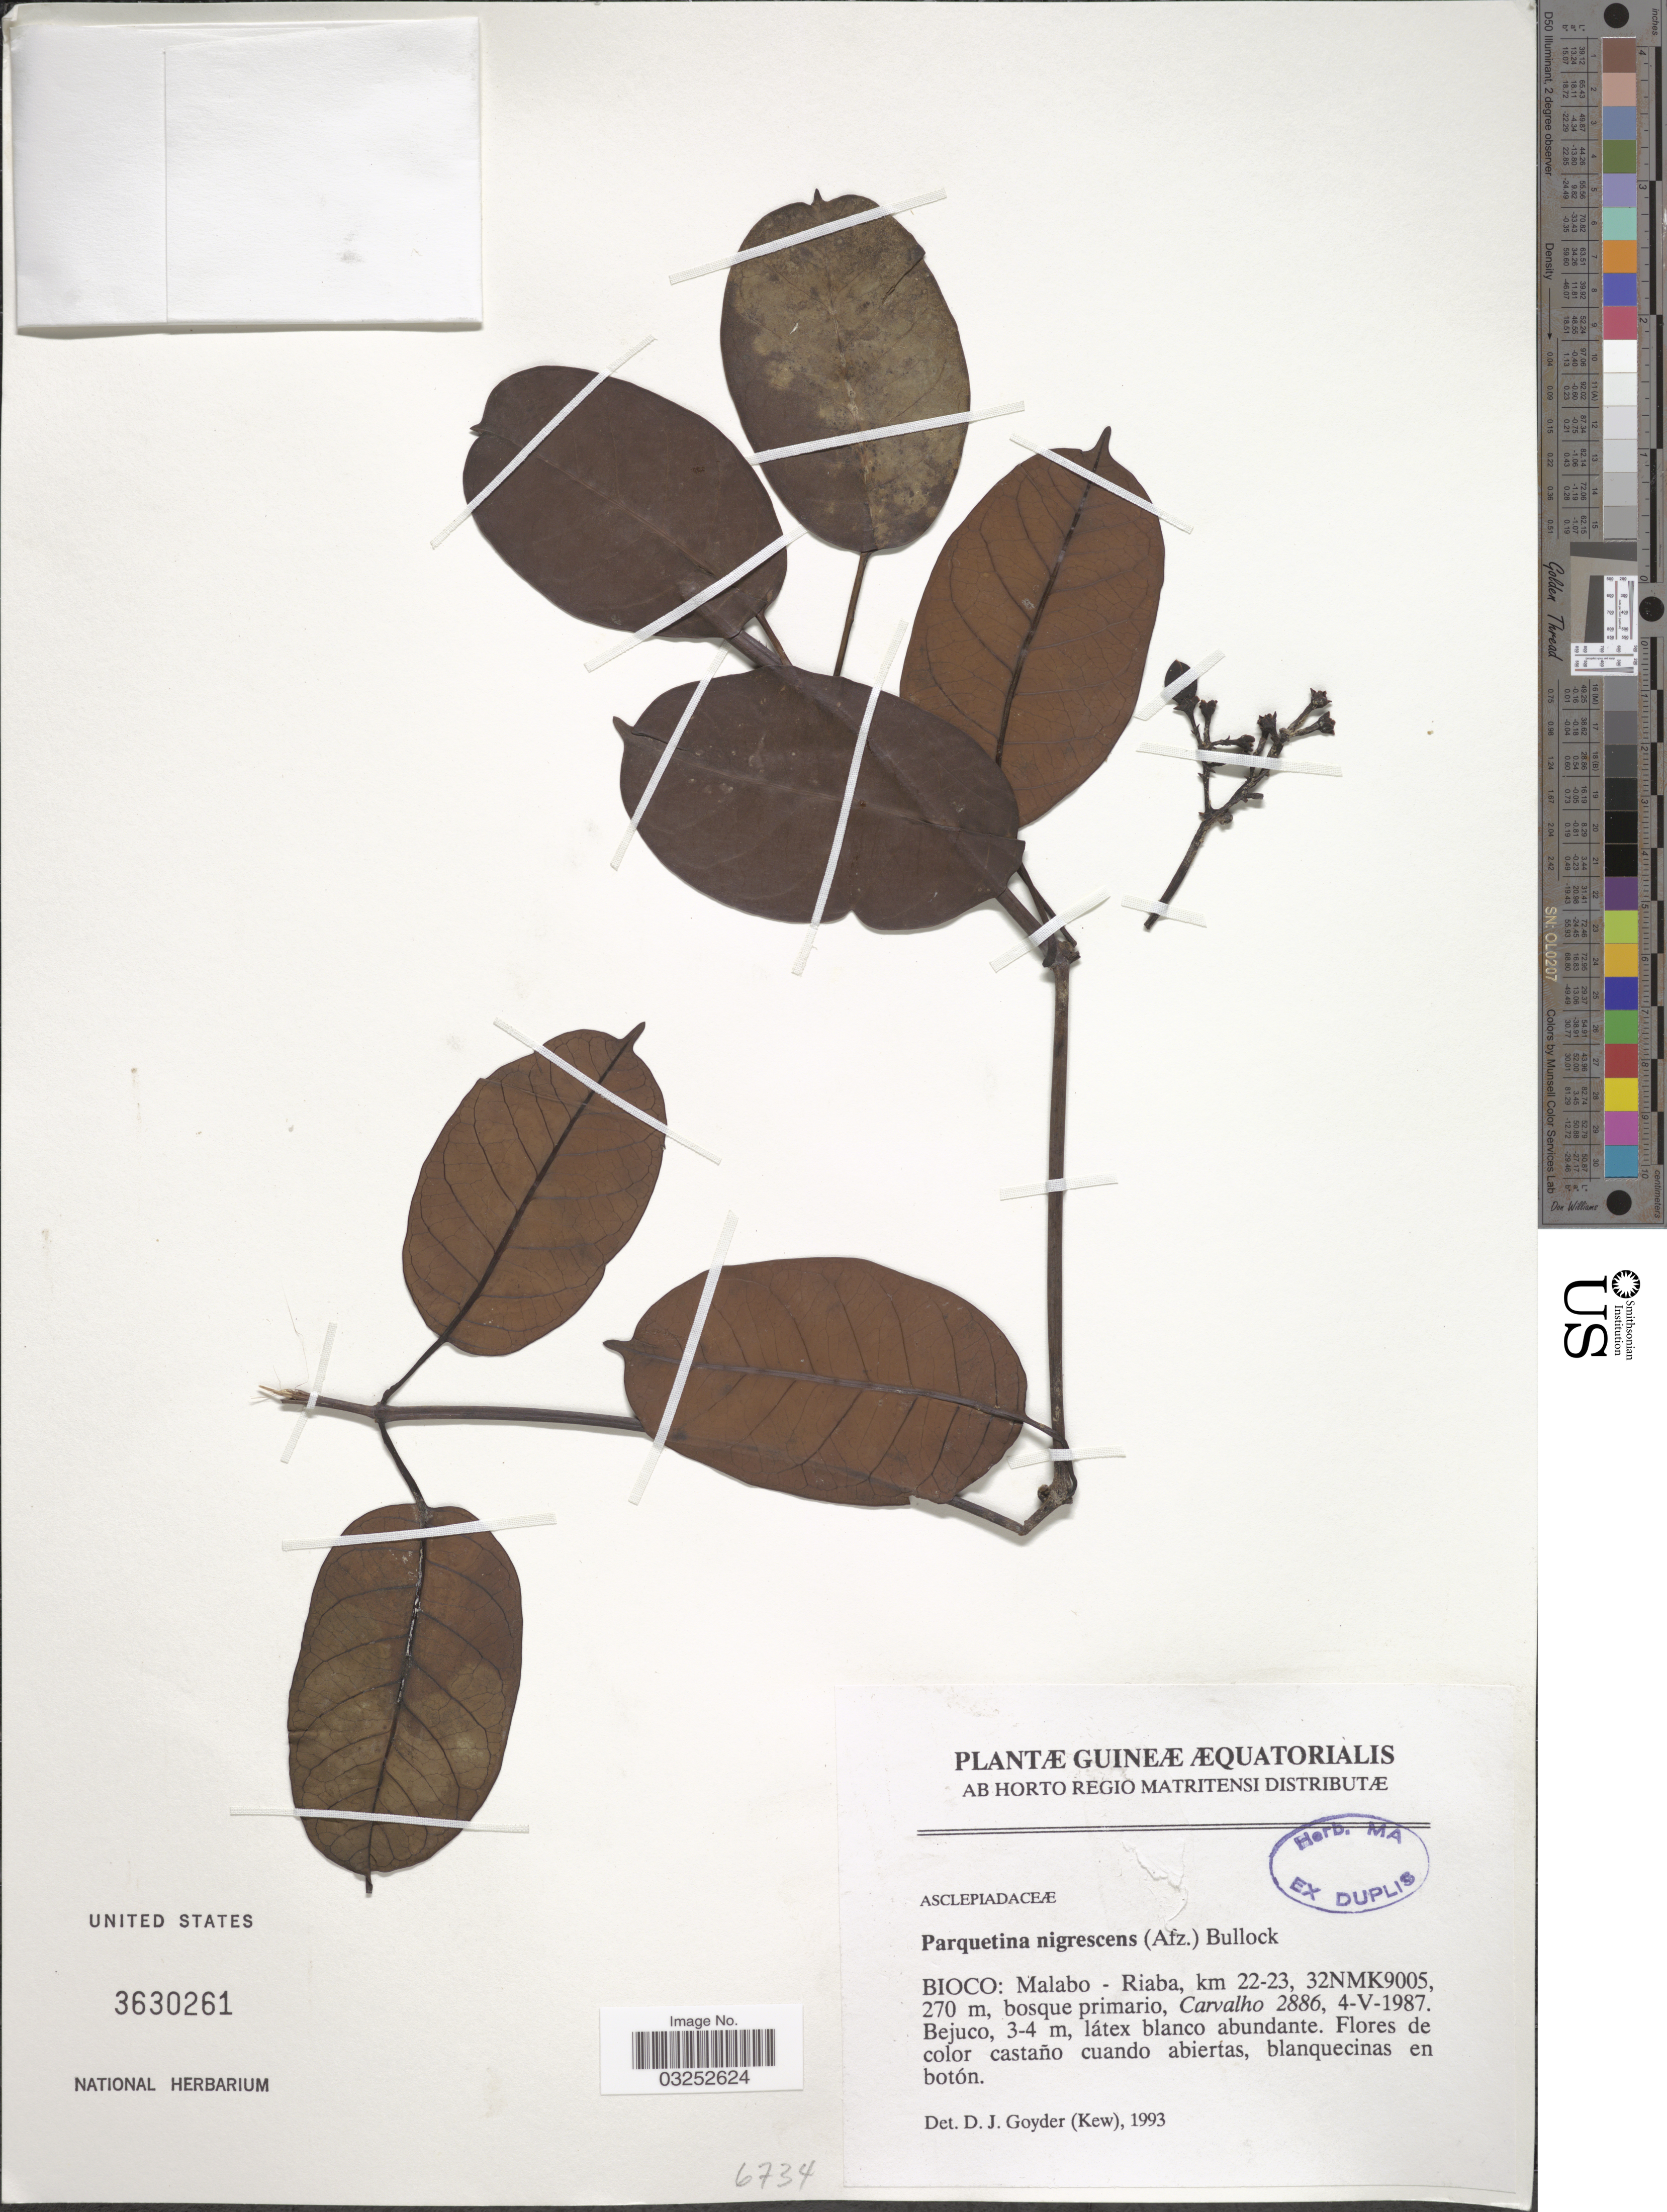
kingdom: Plantae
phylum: Tracheophyta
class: Magnoliopsida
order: Gentianales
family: Apocynaceae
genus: Parquetina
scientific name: Parquetina nigrescens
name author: (K. Afzel.) Bullock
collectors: Carvalho, --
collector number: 2886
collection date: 1987-05-04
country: Equatorial Guinea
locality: Guineæ Æquatorialis. Bioco: Malabo - Riaba, km 22-23, 32NMK9005.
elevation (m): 270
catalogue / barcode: US 3630261